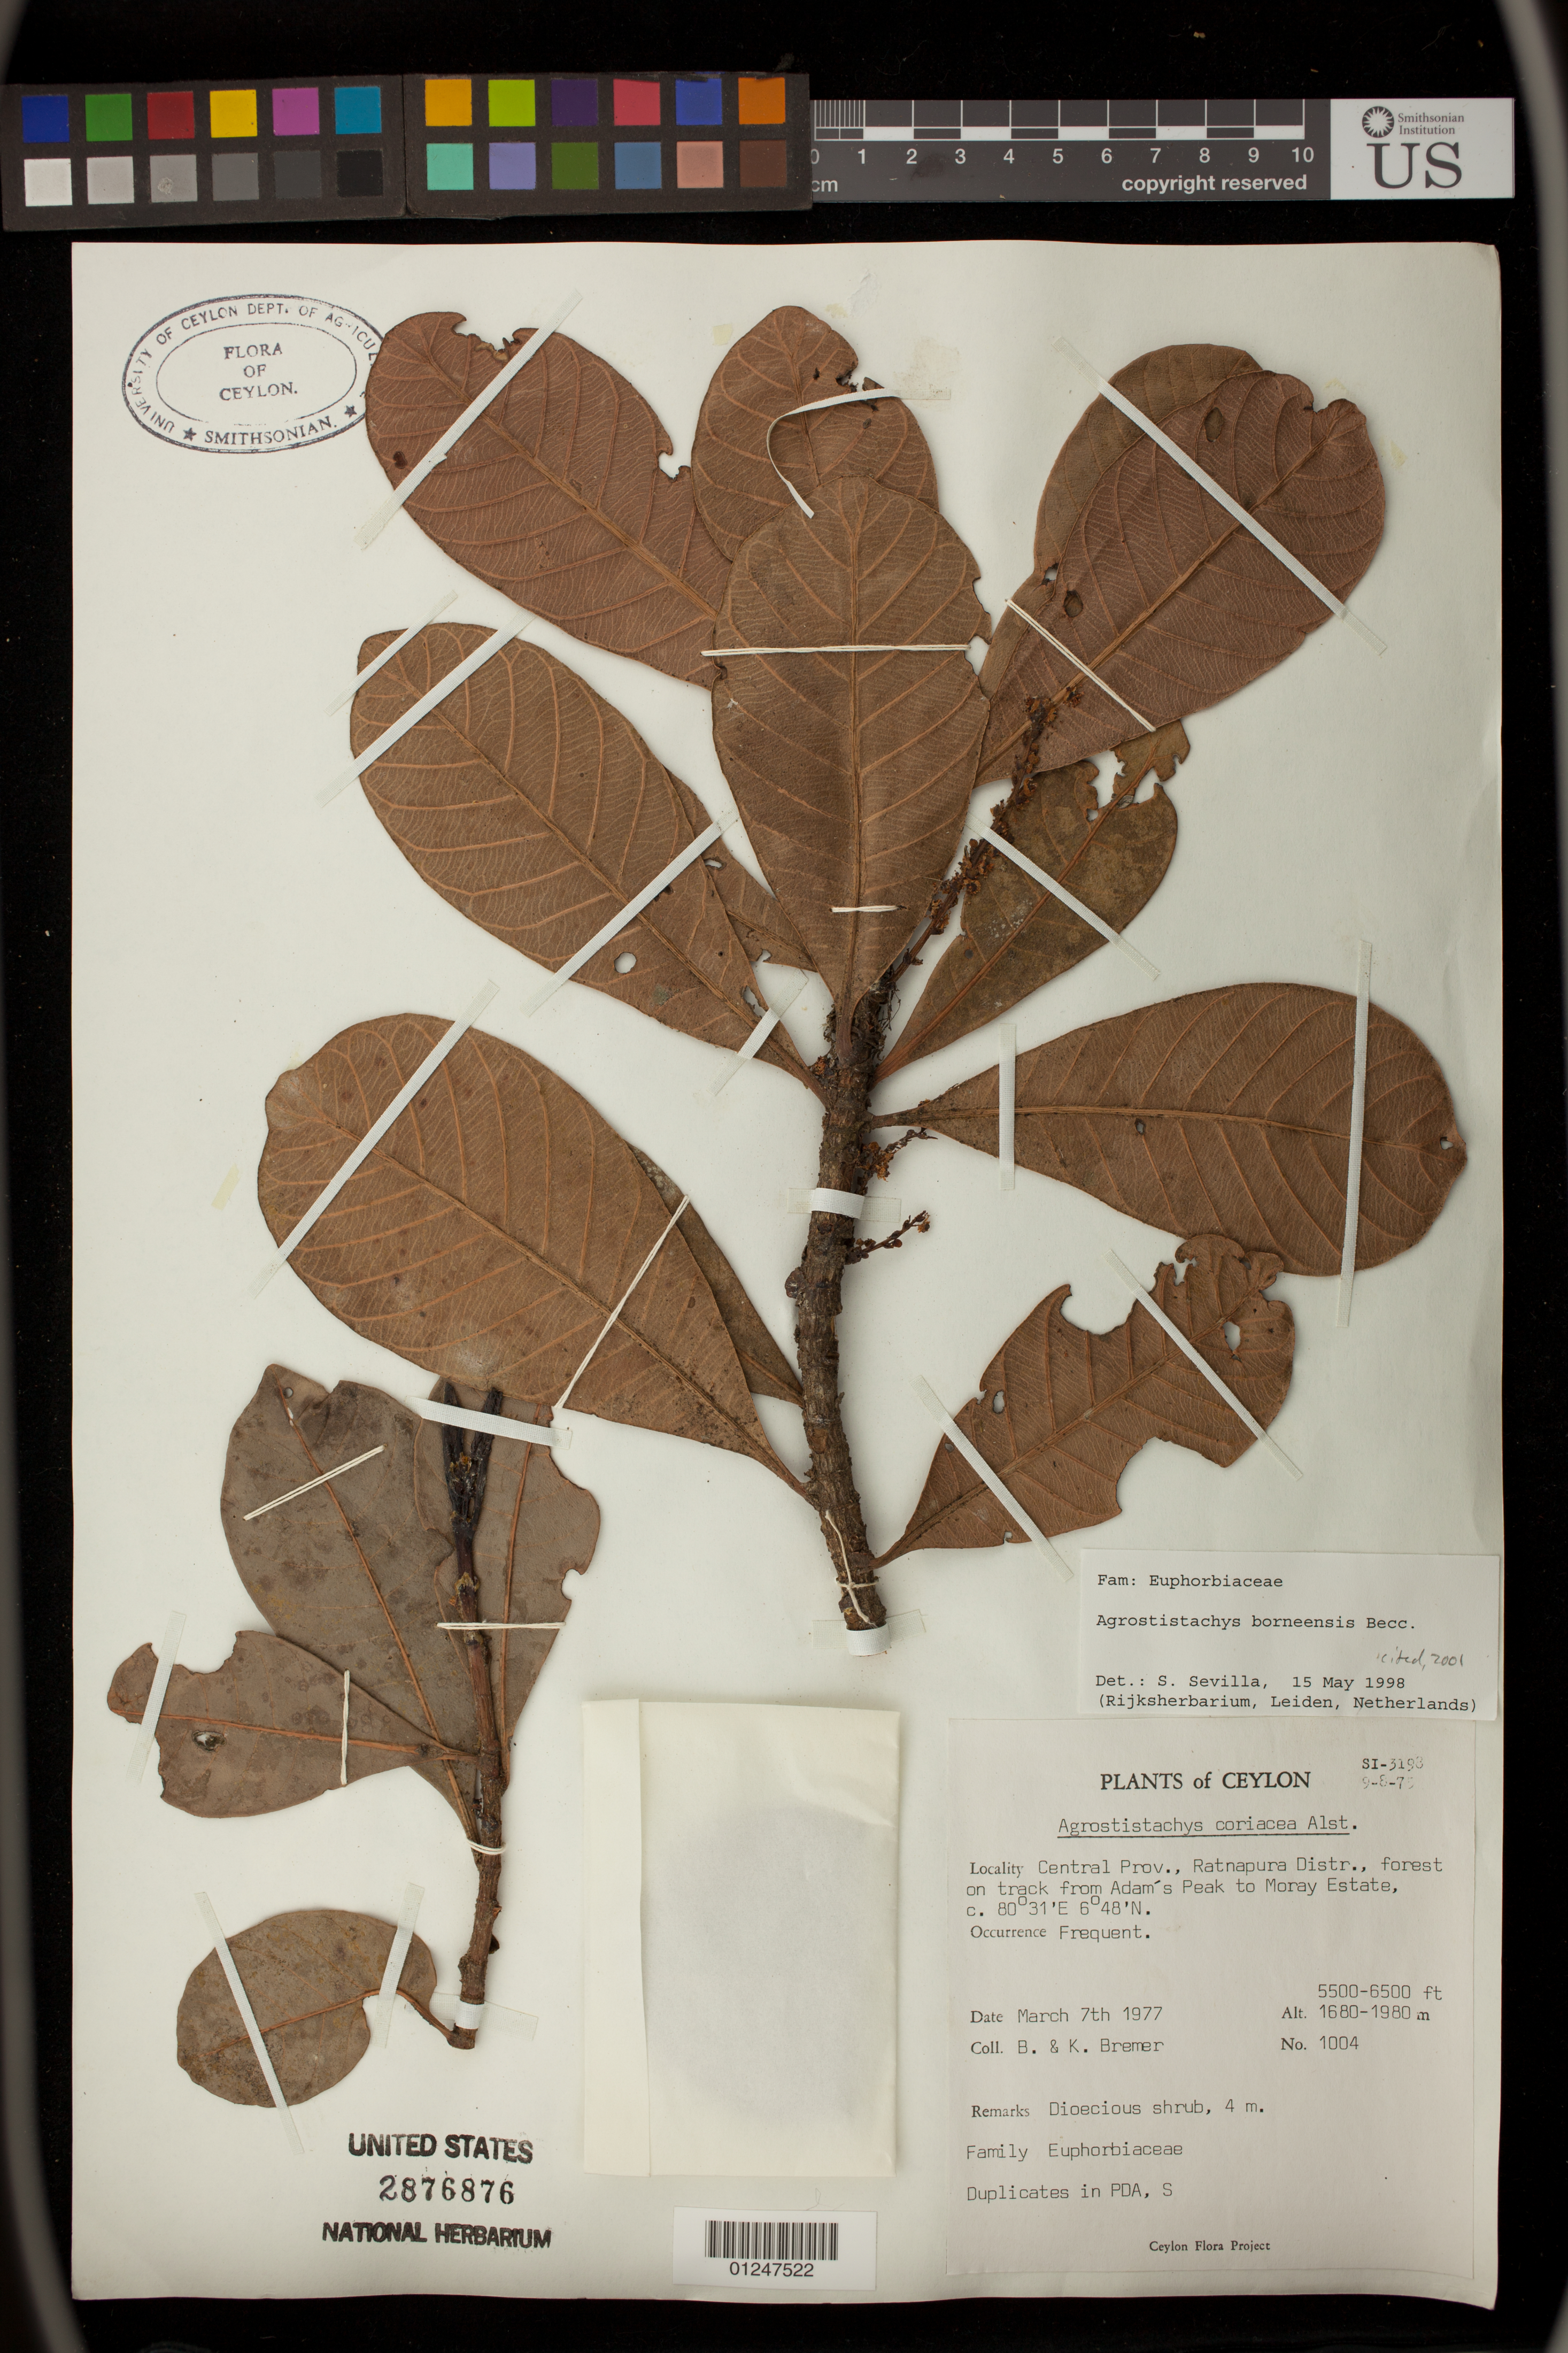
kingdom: Plantae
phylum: Tracheophyta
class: Magnoliopsida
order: Malpighiales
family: Euphorbiaceae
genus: Agrostistachys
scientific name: Agrostistachys borneensis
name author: Becc.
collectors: B. Bremer & K. Bremer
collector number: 1004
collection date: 1977-03-07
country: Sri Lanka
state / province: Central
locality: Ratnapura Distr., forest on track from Adam's Peak to Moray Estate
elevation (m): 1676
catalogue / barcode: US 2876876